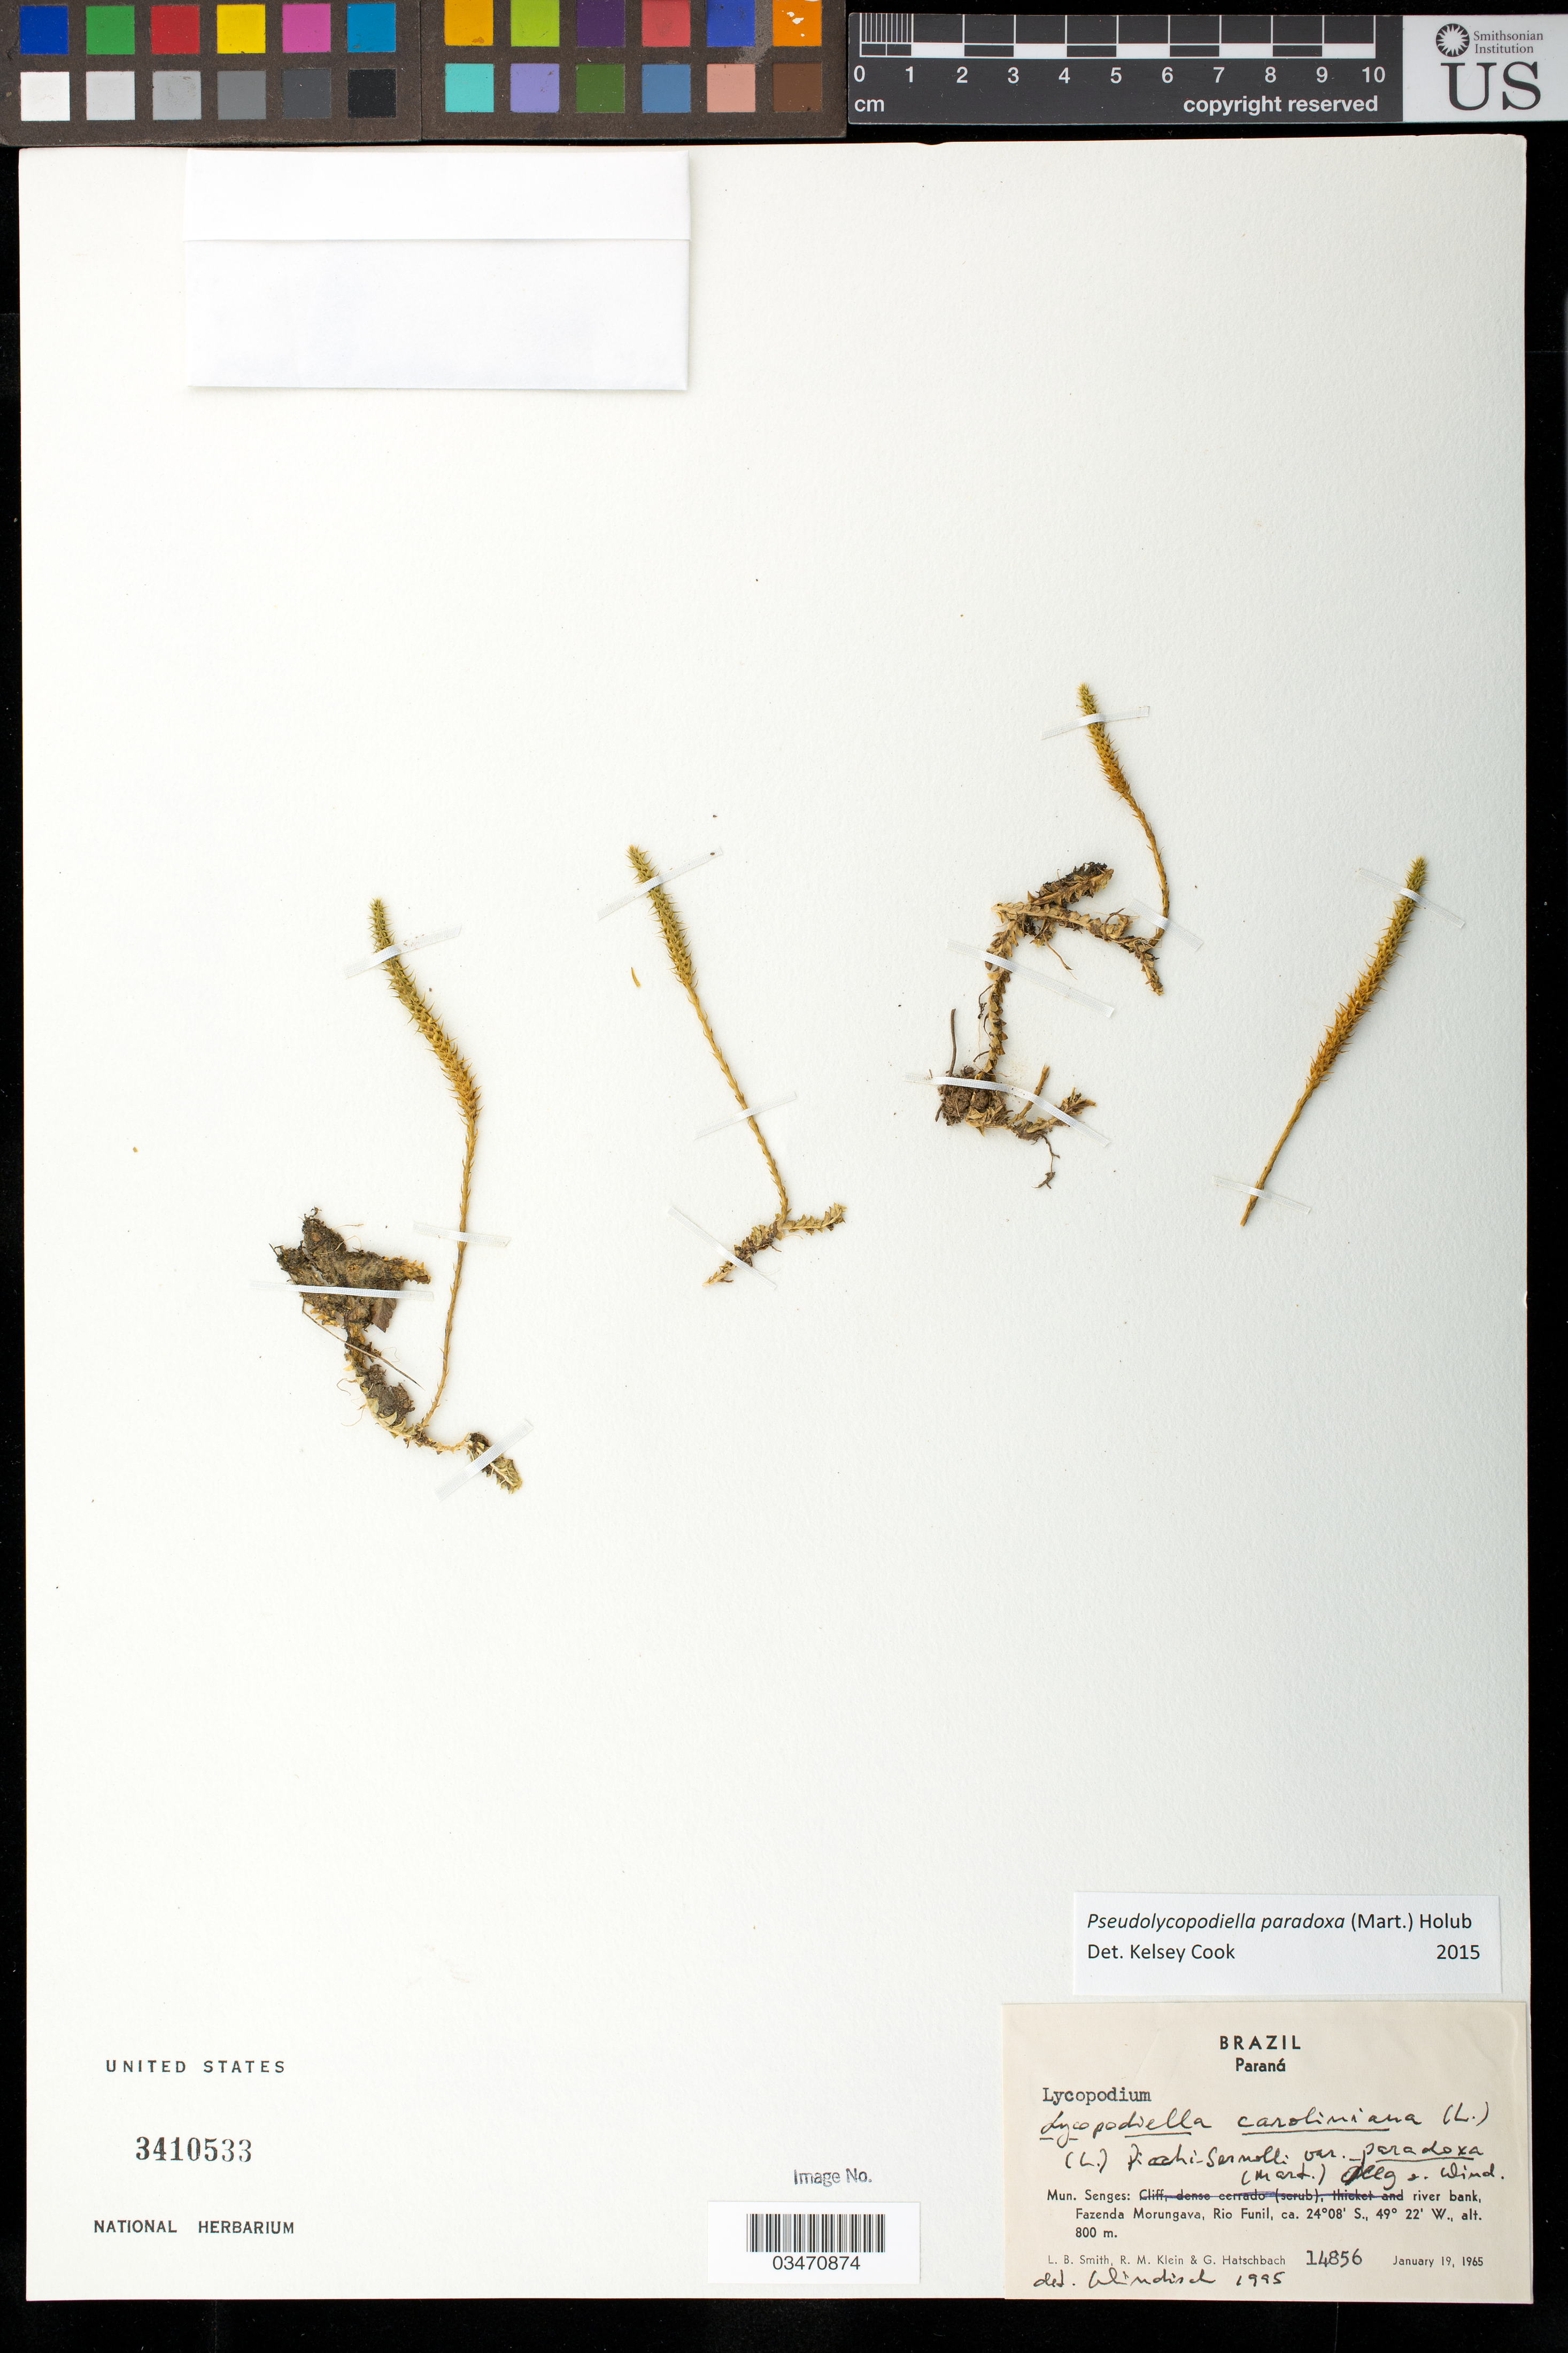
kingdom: Plantae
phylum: Tracheophyta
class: Lycopodiopsida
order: Lycopodiales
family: Lycopodiaceae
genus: Pseudolycopodiella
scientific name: Pseudolycopodiella paradoxa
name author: (Mart.) Holub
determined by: Cook, K.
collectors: L. Smith, R. M. Klein & G. Hatschbach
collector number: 14856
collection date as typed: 19 Jan 1965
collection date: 1965-01-19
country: Brazil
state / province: Paraná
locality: Mun Senges. Fazenda Morungava, Rio Funil.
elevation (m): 800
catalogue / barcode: US 3410533